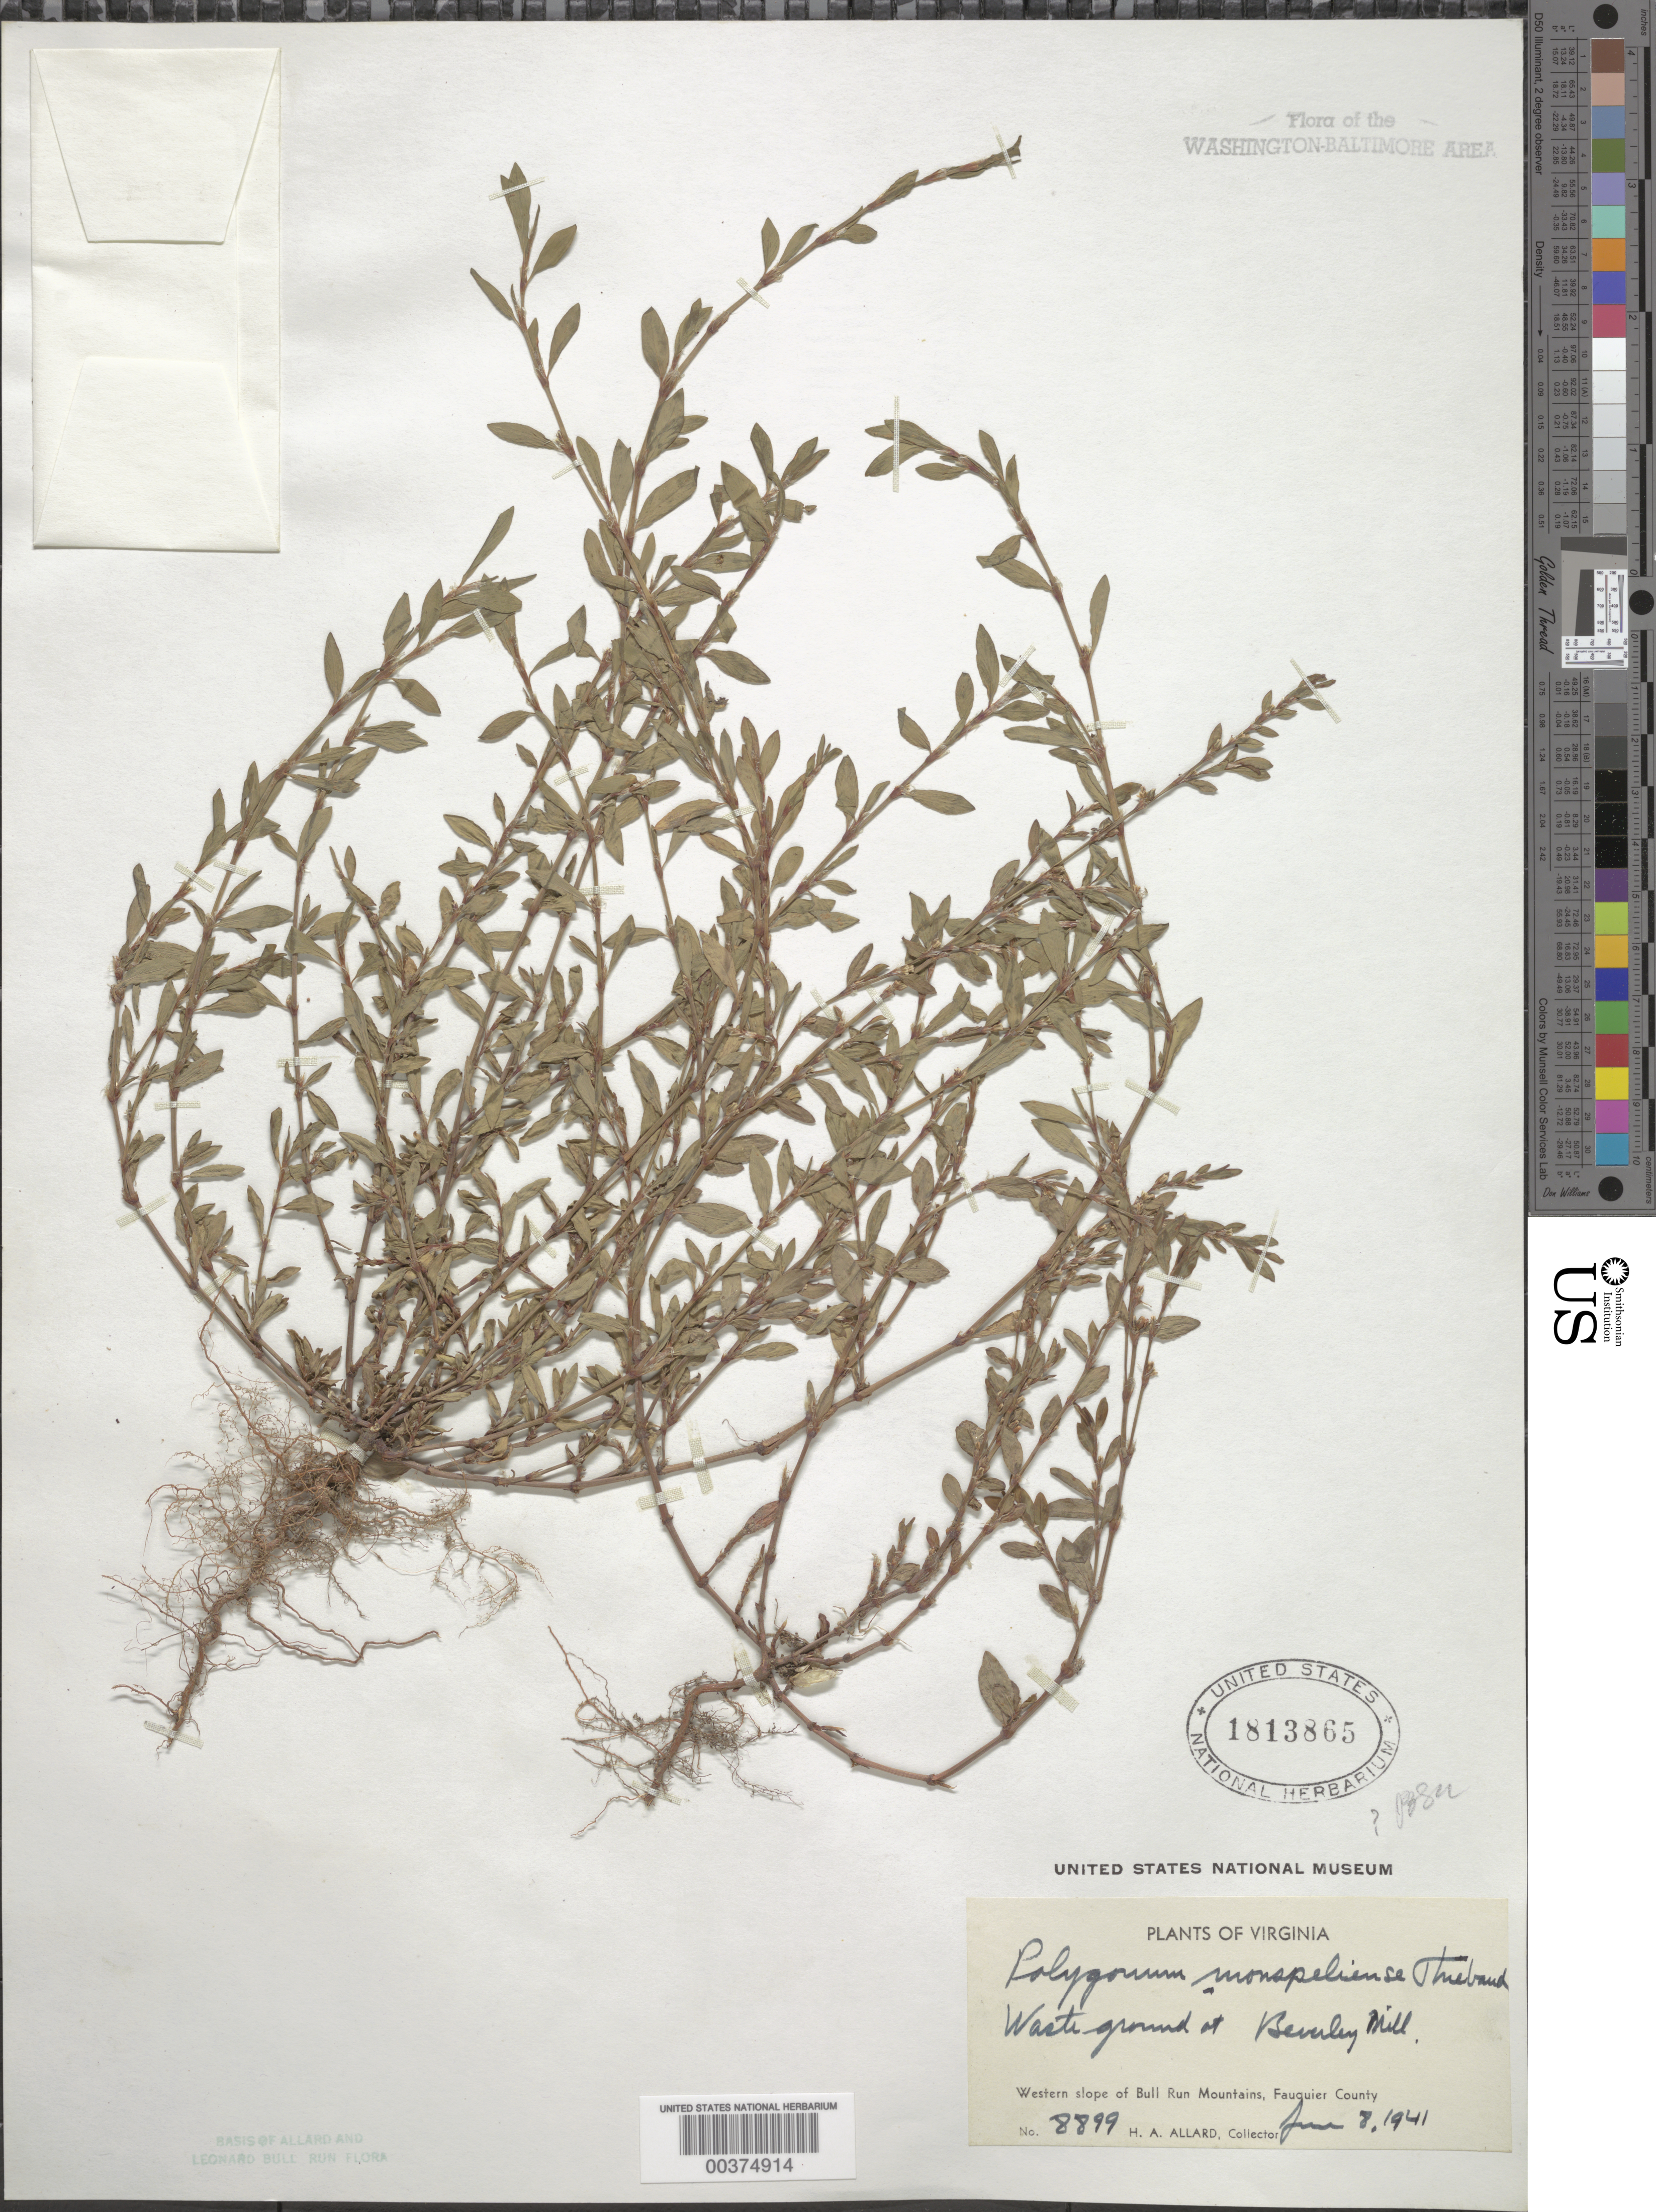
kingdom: Plantae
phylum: Tracheophyta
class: Magnoliopsida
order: Caryophyllales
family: Polygonaceae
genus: Polygonum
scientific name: Polygonum aviculare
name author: L.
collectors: H. A. Allard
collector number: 8899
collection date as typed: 08 Jun 1941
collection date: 1941-06-08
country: United States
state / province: Virginia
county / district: Fauquier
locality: Beverley Mill, waste ground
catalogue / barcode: US 1813865